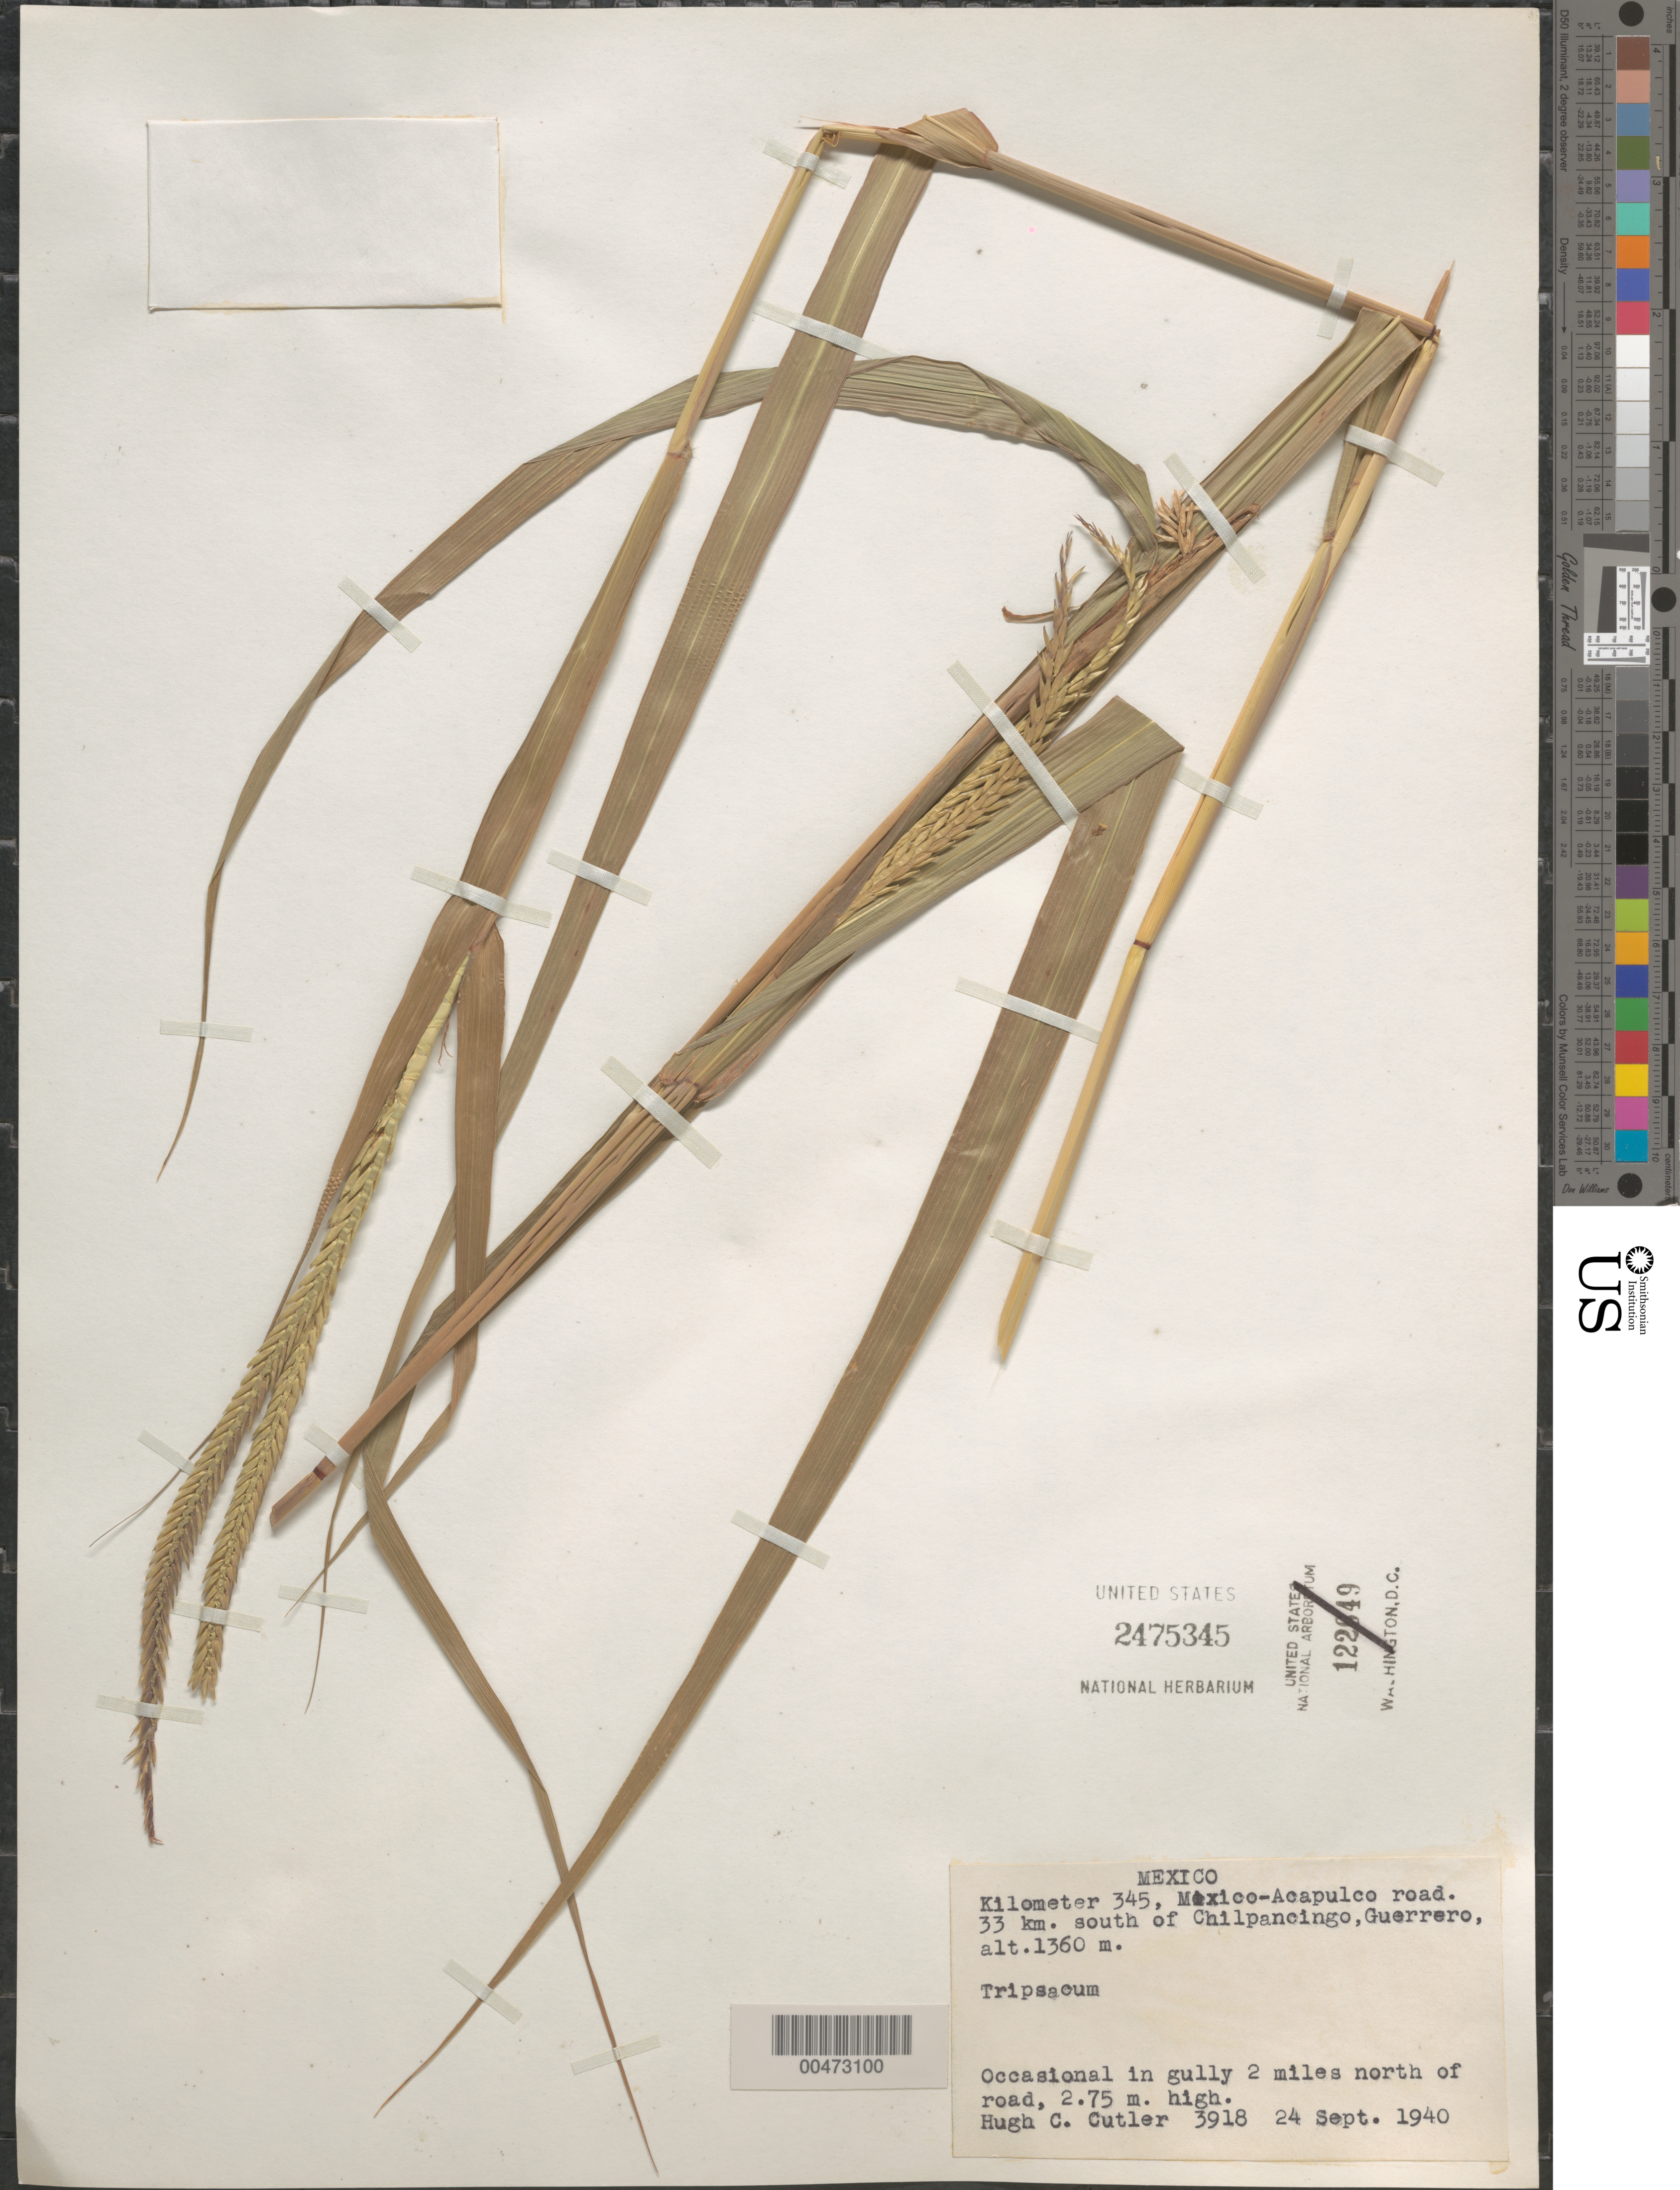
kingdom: Plantae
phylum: Tracheophyta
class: Liliopsida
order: Poales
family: Poaceae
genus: Tripsacum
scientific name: Tripsacum sp.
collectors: H. C. Cutler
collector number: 3918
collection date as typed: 24 Sep 1940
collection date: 1940-09-24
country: Mexico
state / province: Guerrero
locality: Km 345, Mexico - Acapulco Rd, 33 km S of Chilpancingo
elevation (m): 1360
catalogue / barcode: US 2475345